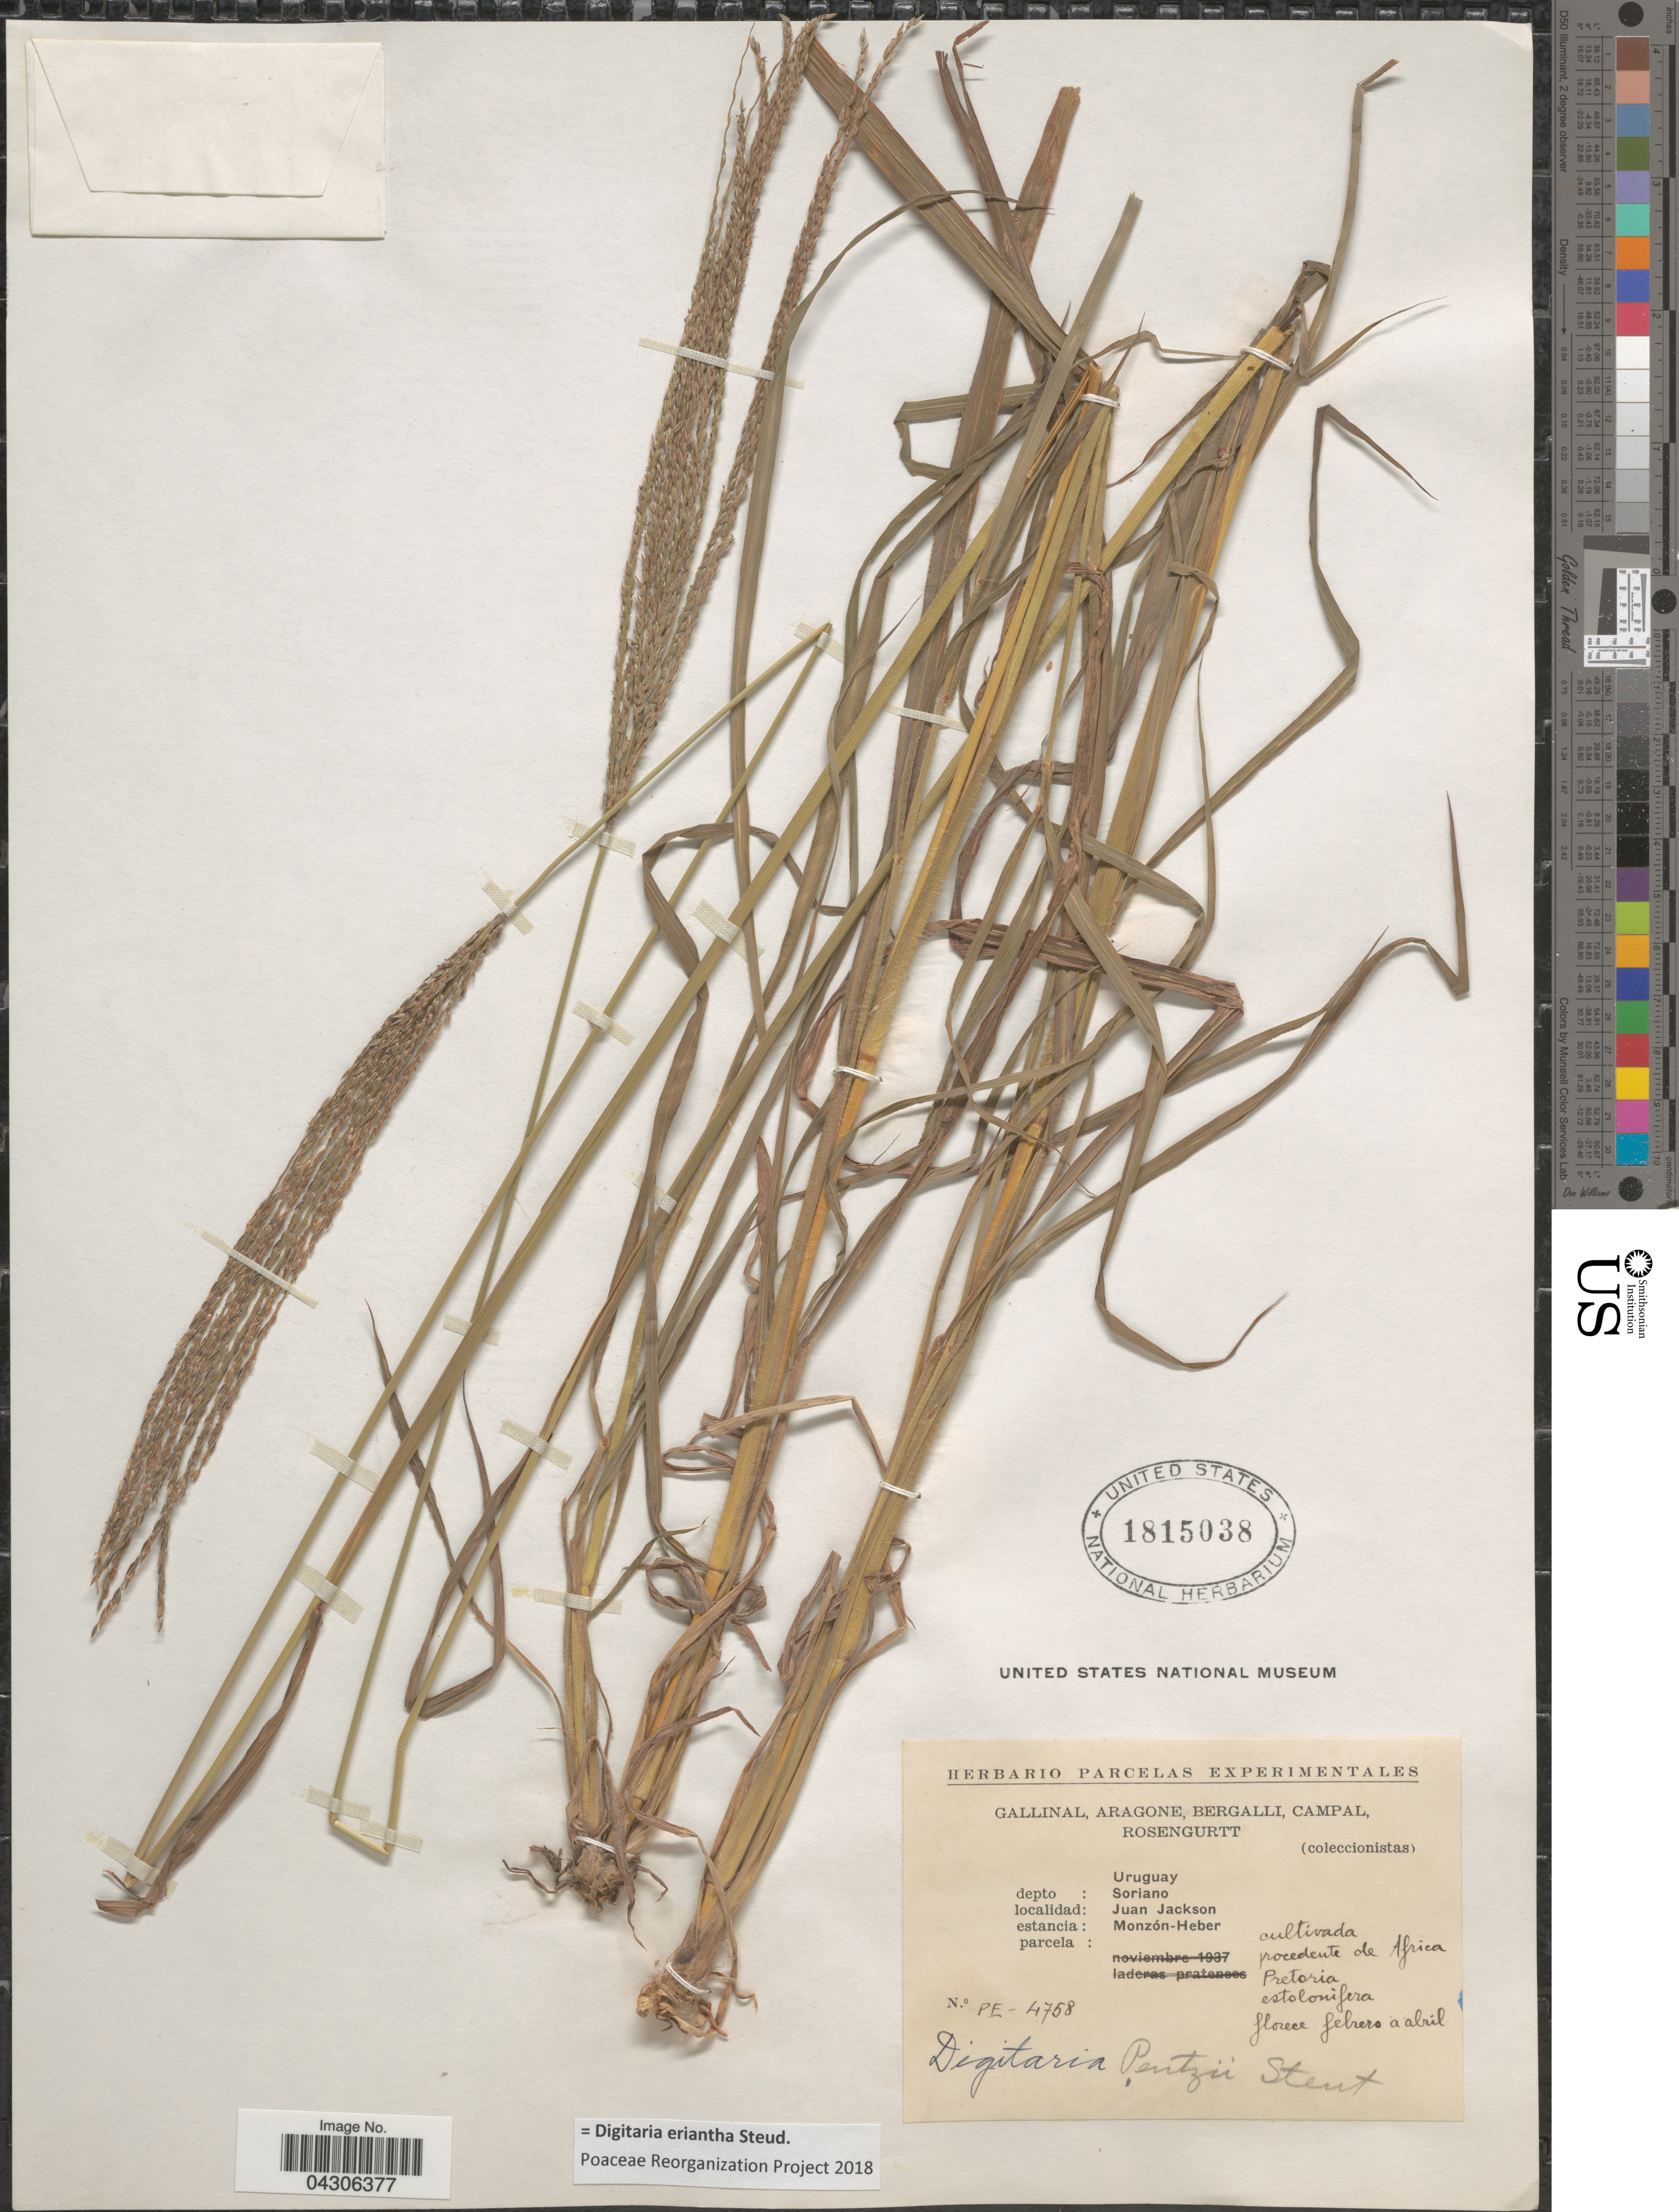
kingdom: Plantae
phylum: Tracheophyta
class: Liliopsida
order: Poales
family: Poaceae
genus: Digitaria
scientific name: Digitaria eriantha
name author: Steud.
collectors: -. Gallinal, -- Aragone, -- Bergalli, -- Campal & Rosengurtt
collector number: PE-4758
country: Uruguay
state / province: Soriano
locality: Depto: Soriano. Juan Jackson. Estancia: Monzón-Heber.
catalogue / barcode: US 1815038